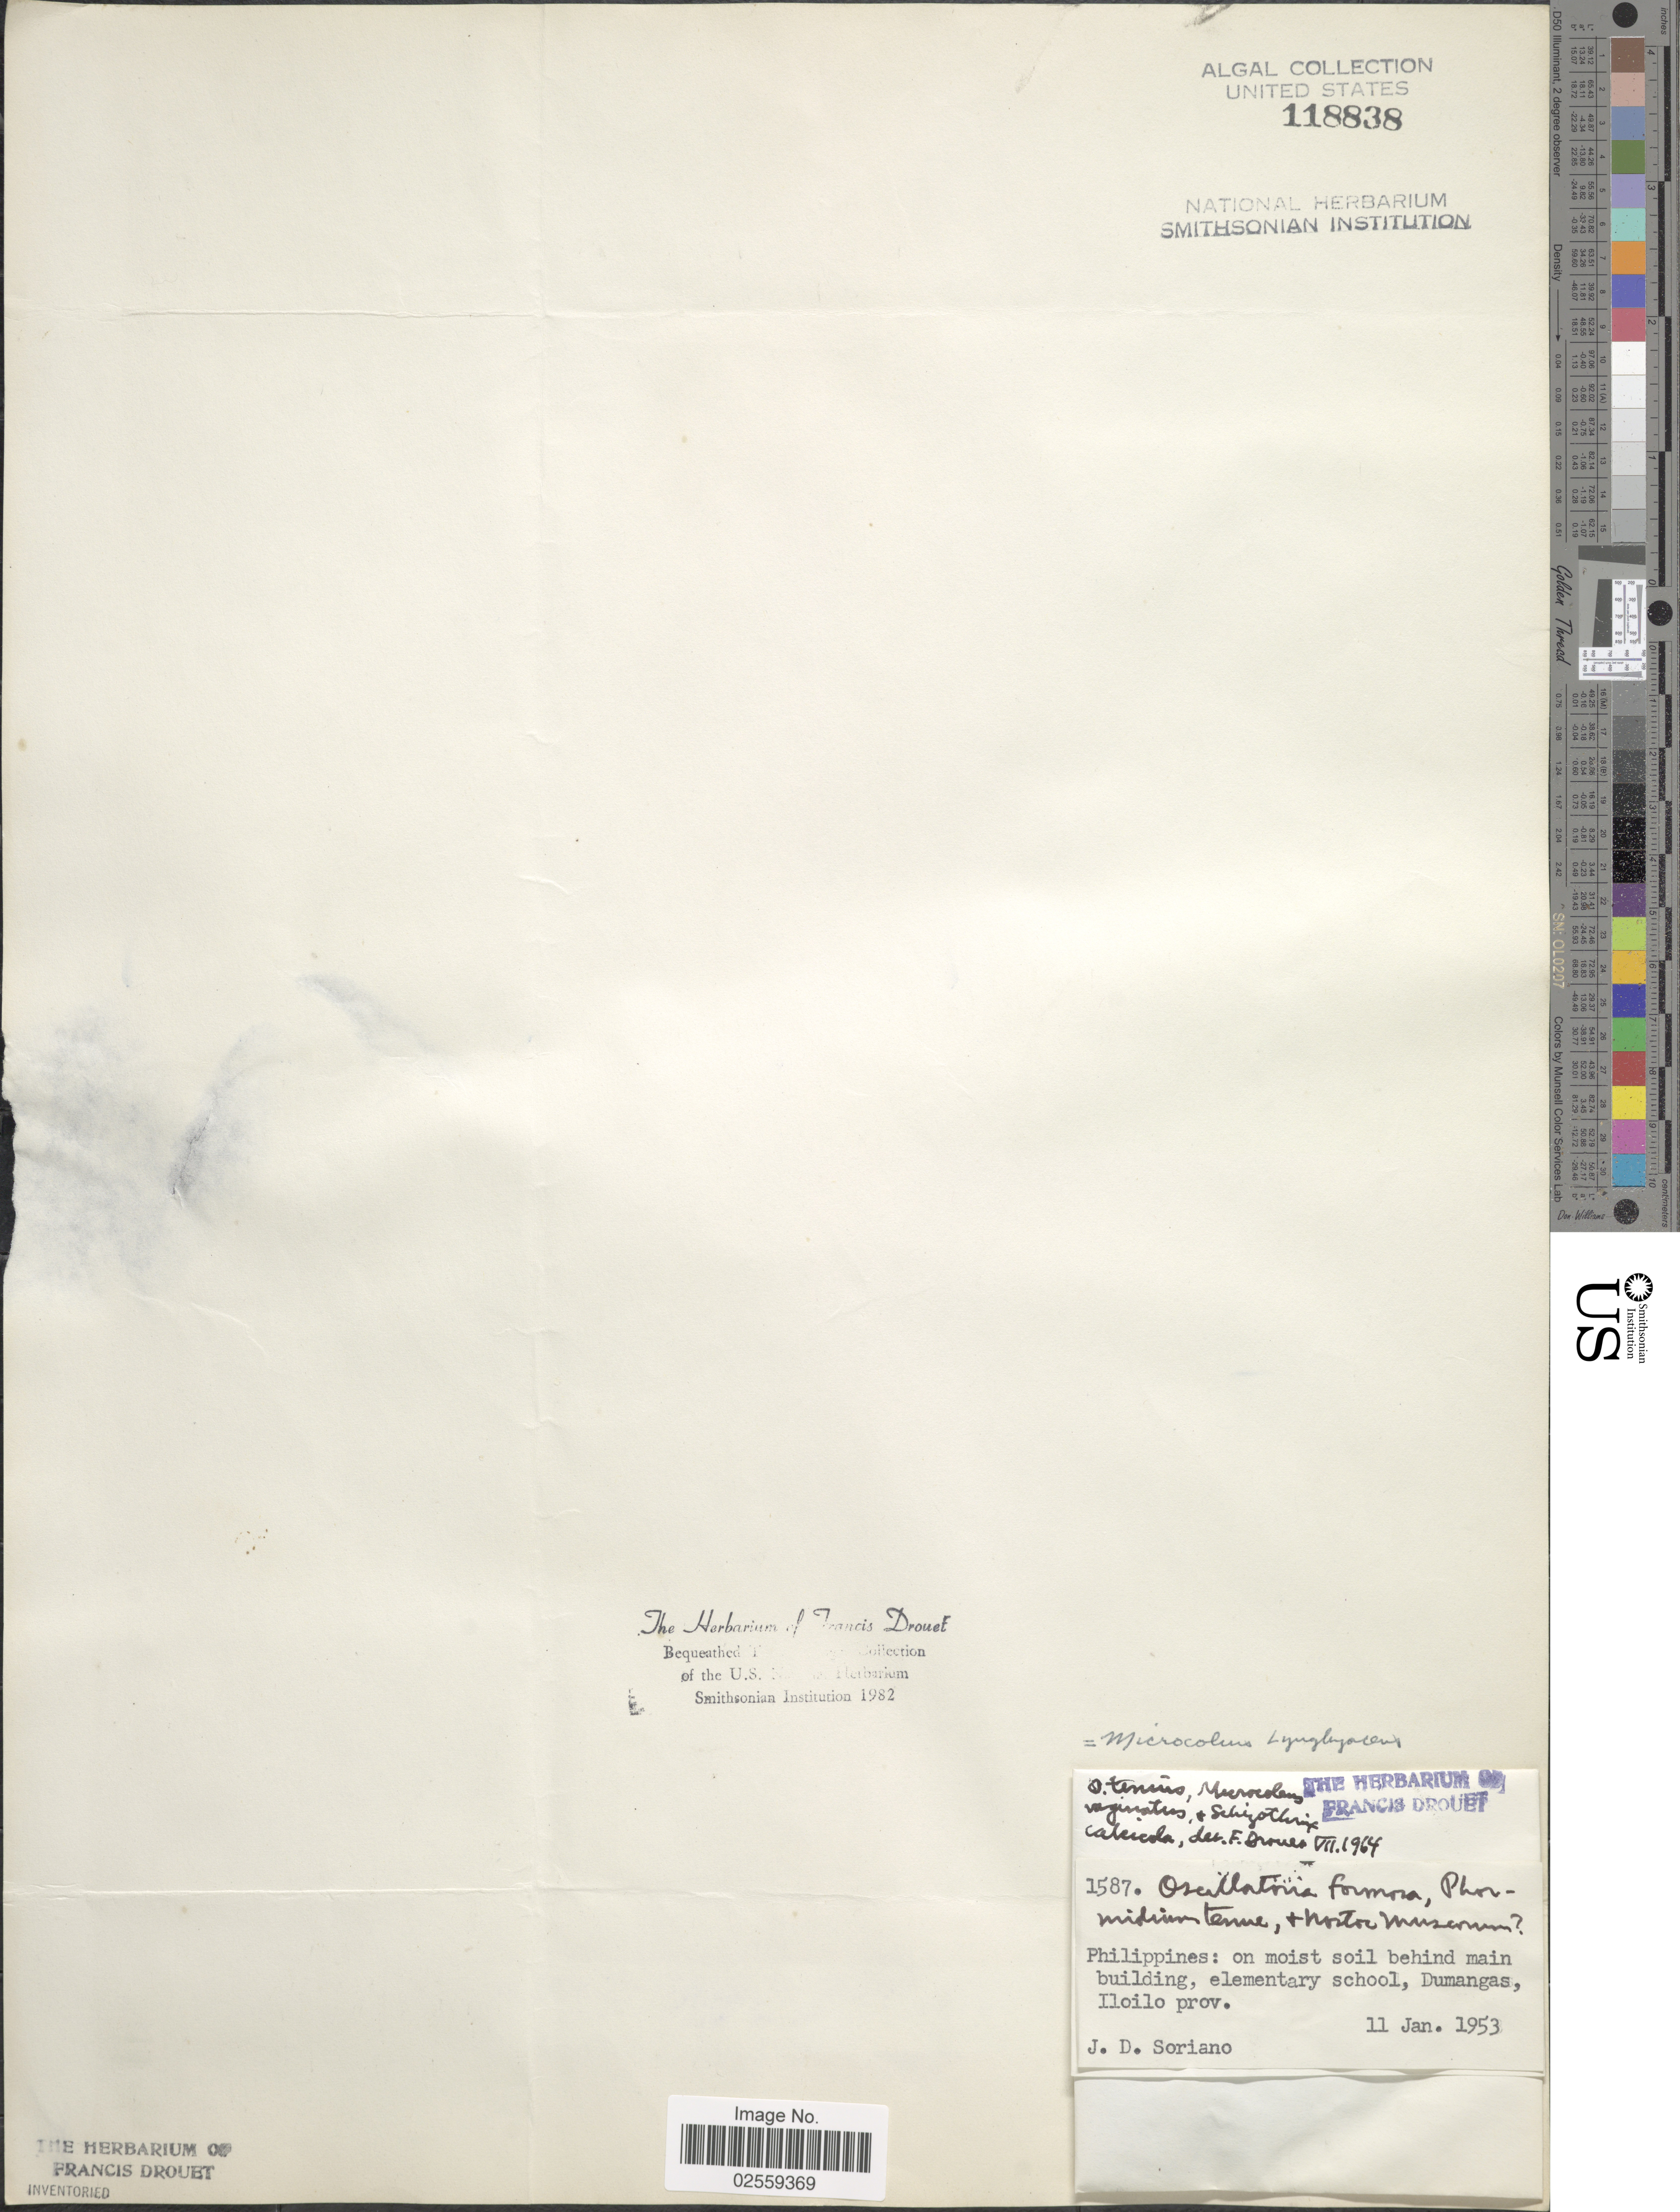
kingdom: Bacteria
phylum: Cyanobacteria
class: Cyanobacteriia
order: Cyanobacteriales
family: Microcoleaceae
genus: Microcoleus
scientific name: Microcoleus lyngbyaceus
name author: Kütz. ex Forti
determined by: Drouet, F. E.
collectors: J. Soriano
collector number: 1587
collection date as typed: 11 Jan 1953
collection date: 1953-01-11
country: Philippines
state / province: Western Visayas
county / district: Iloilo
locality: Dumangas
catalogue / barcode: US 118838